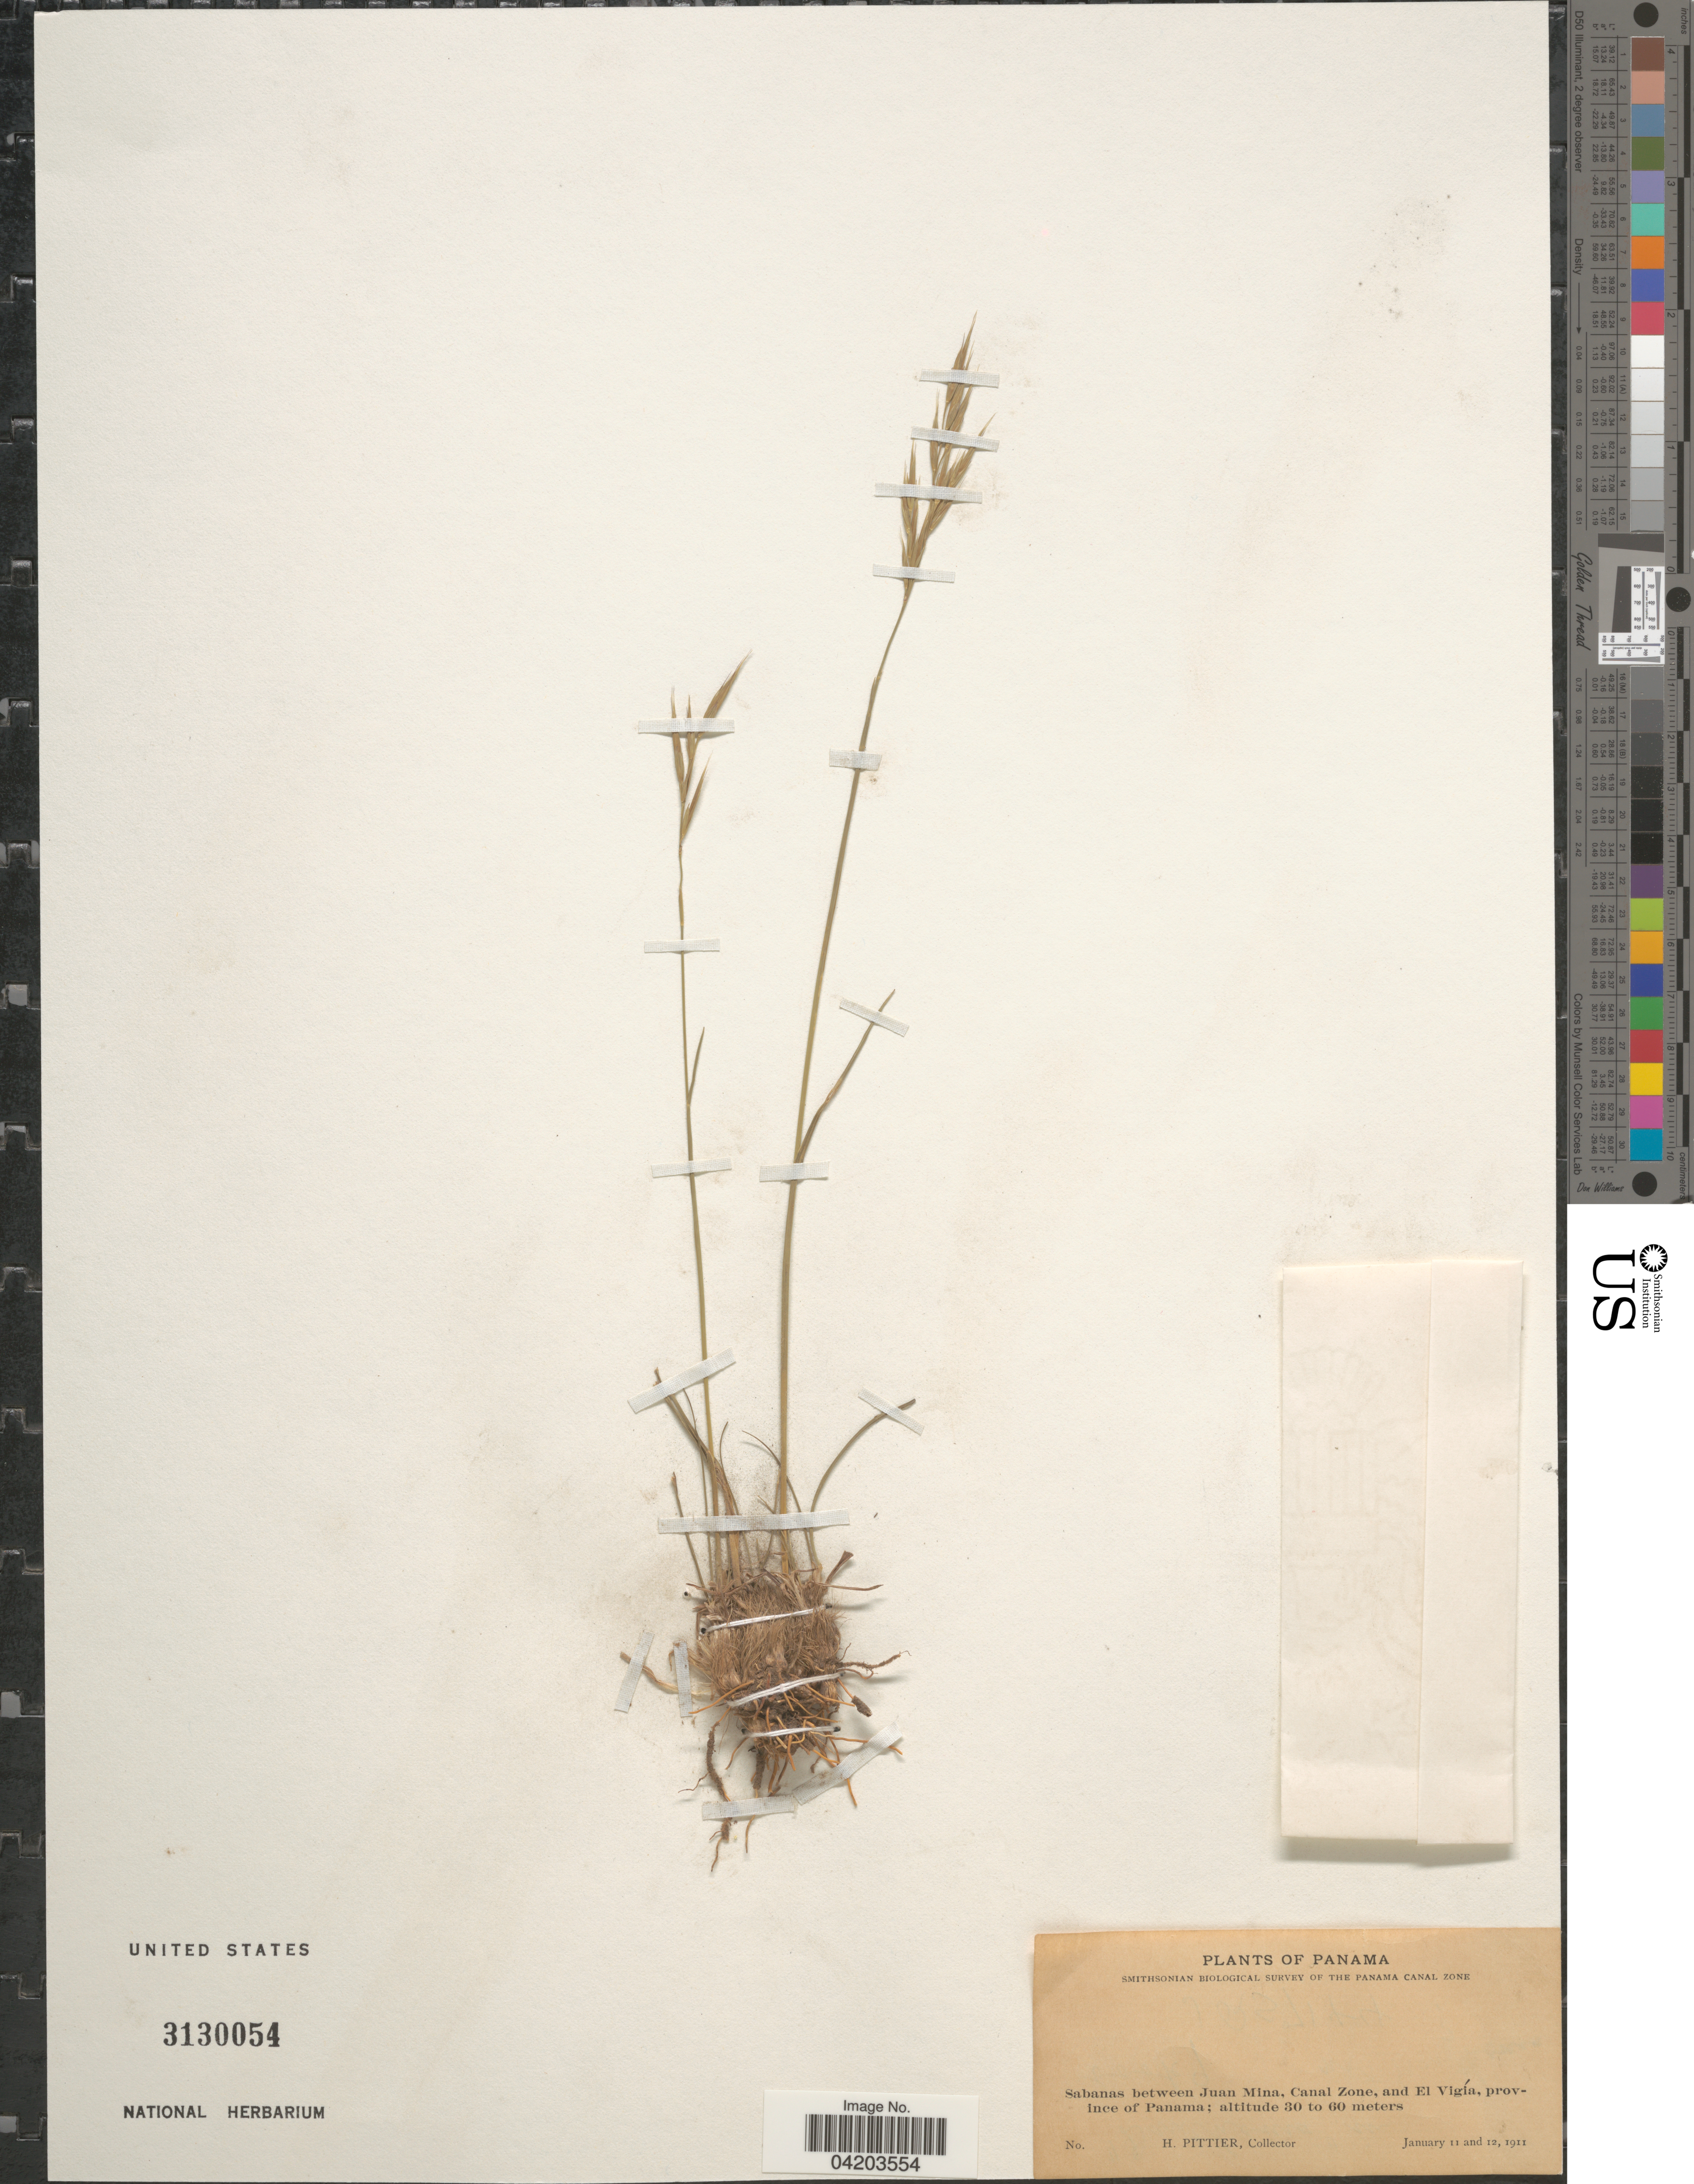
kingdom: Plantae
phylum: Tracheophyta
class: Liliopsida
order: Poales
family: Poaceae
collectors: H. F. Pittier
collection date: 1911-01-11/1911-01-12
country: Panama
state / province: Panamá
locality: Smithsonian Biological Survey of the Panama Canal Zone. Sabanas between Juan Mina, Canal Zone, and El Vigía.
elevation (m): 30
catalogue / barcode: US 3130054